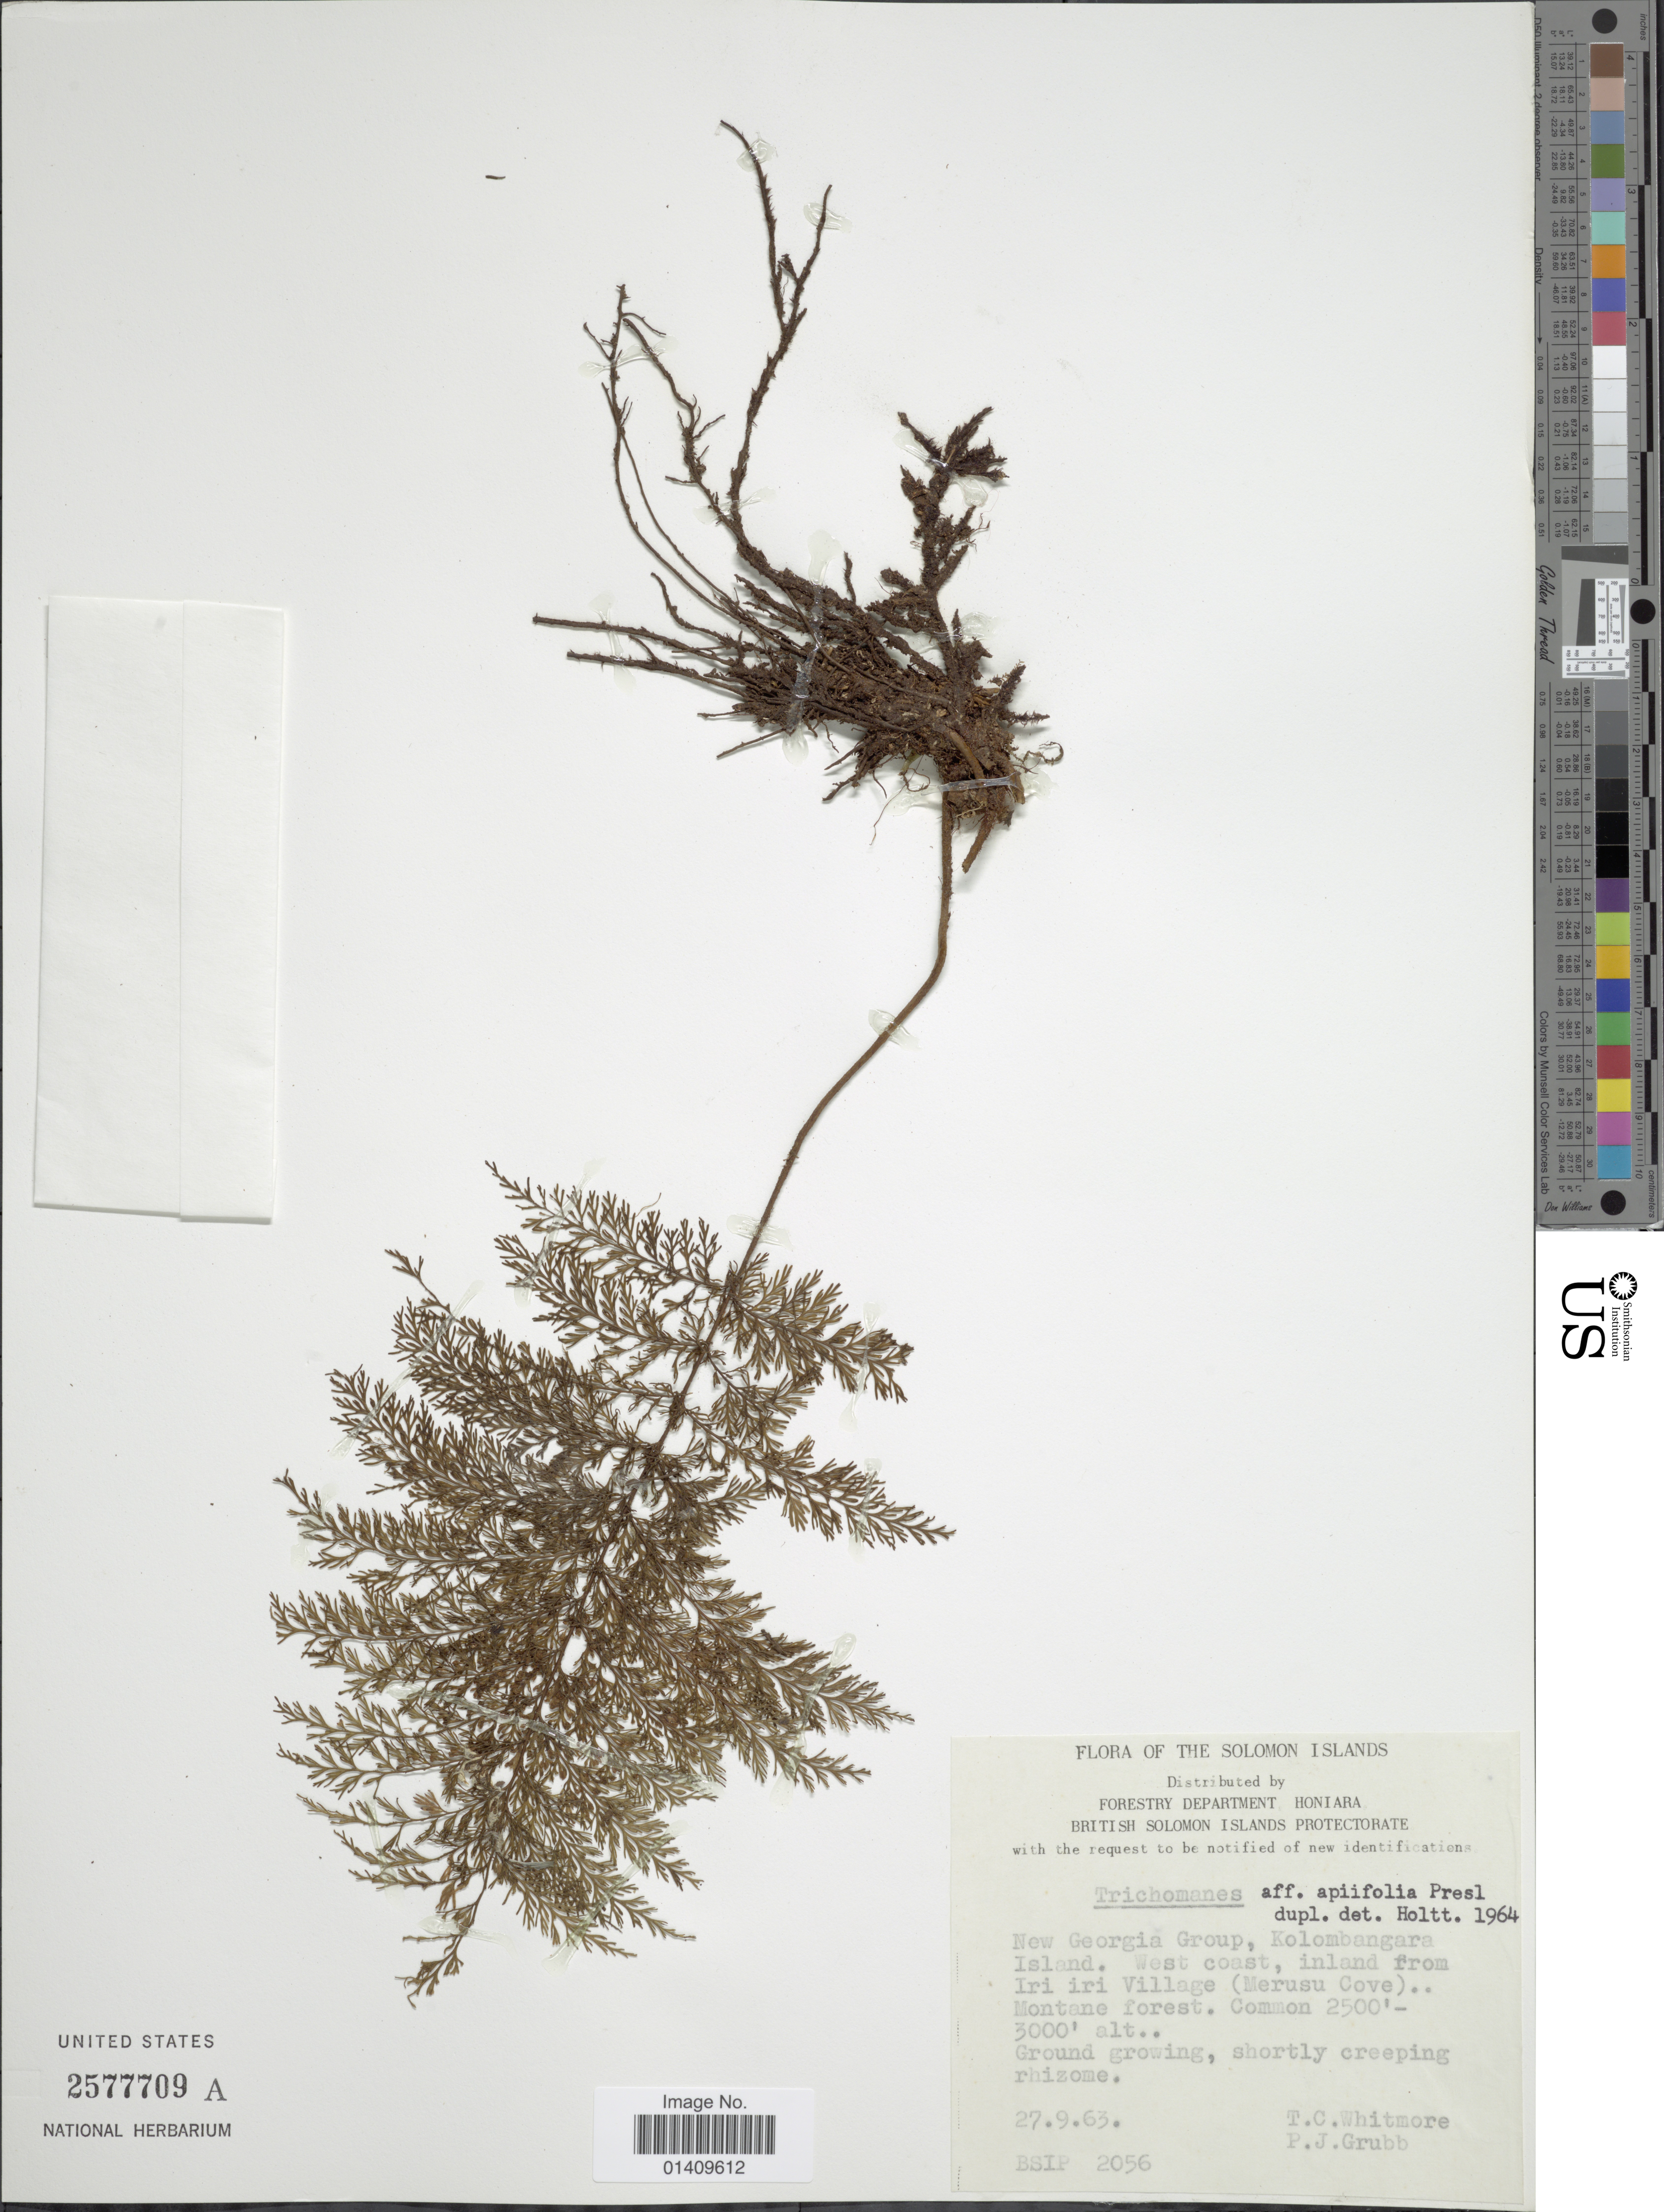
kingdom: Plantae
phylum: Tracheophyta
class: Polypodiopsida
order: Hymenophyllales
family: Hymenophyllaceae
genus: Callistopteris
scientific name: Callistopteris apiifolia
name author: (C. Presl) Copel.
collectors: T. C. Whitmore & P. J. Grubb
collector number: BSIP2056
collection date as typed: Transcribed d/m/y: 27/9/63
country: Solomon Islands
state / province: Solomon Islands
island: Kolombangara [Nduke]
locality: New Georgia Group, Kolombangara Island. West coast inland from Iri Iri Village (Merusu Cove) montane forest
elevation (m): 762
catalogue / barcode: US 2577709A